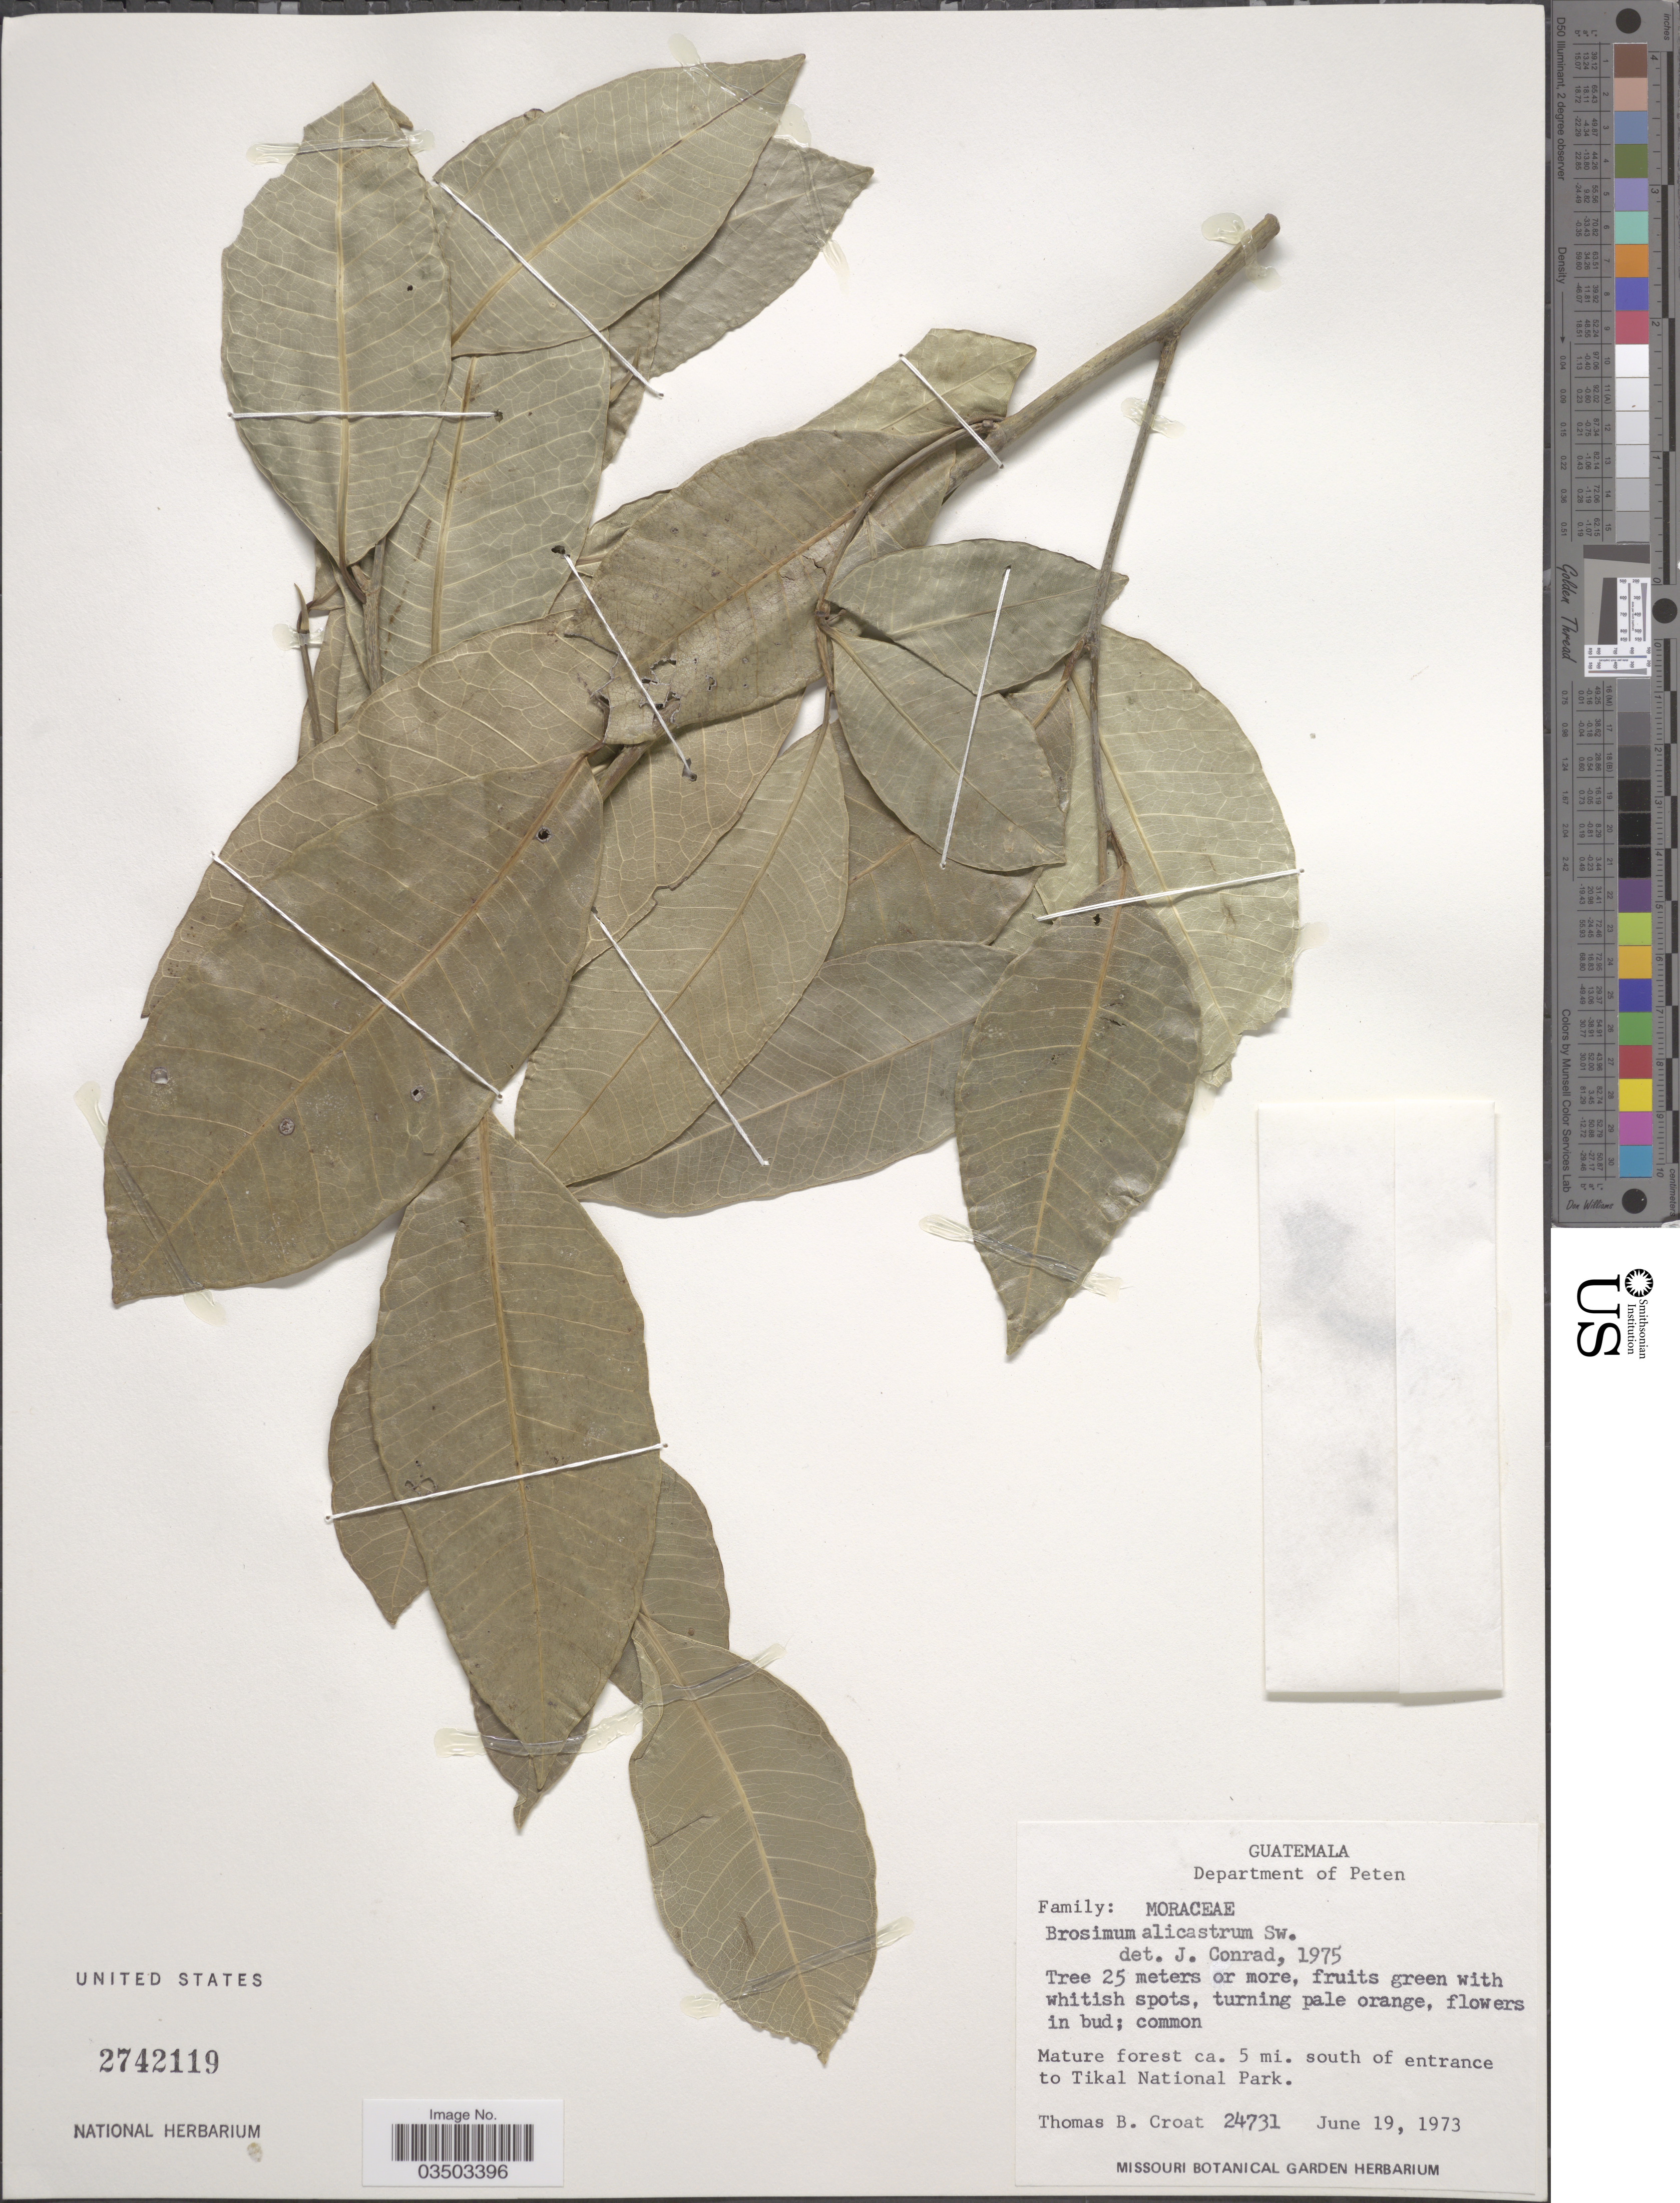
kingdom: Plantae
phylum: Tracheophyta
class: Magnoliopsida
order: Rosales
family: Moraceae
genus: Brosimum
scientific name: Brosimum alicastrum subsp. alicastrum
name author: Sw.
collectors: T. B. Croat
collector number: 24731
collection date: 1973-06-19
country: Guatemala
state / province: El Peten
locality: Department of Peten. Mature forest ca. 5 mi. south of entrance to Tikal National Park.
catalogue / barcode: US 2742119